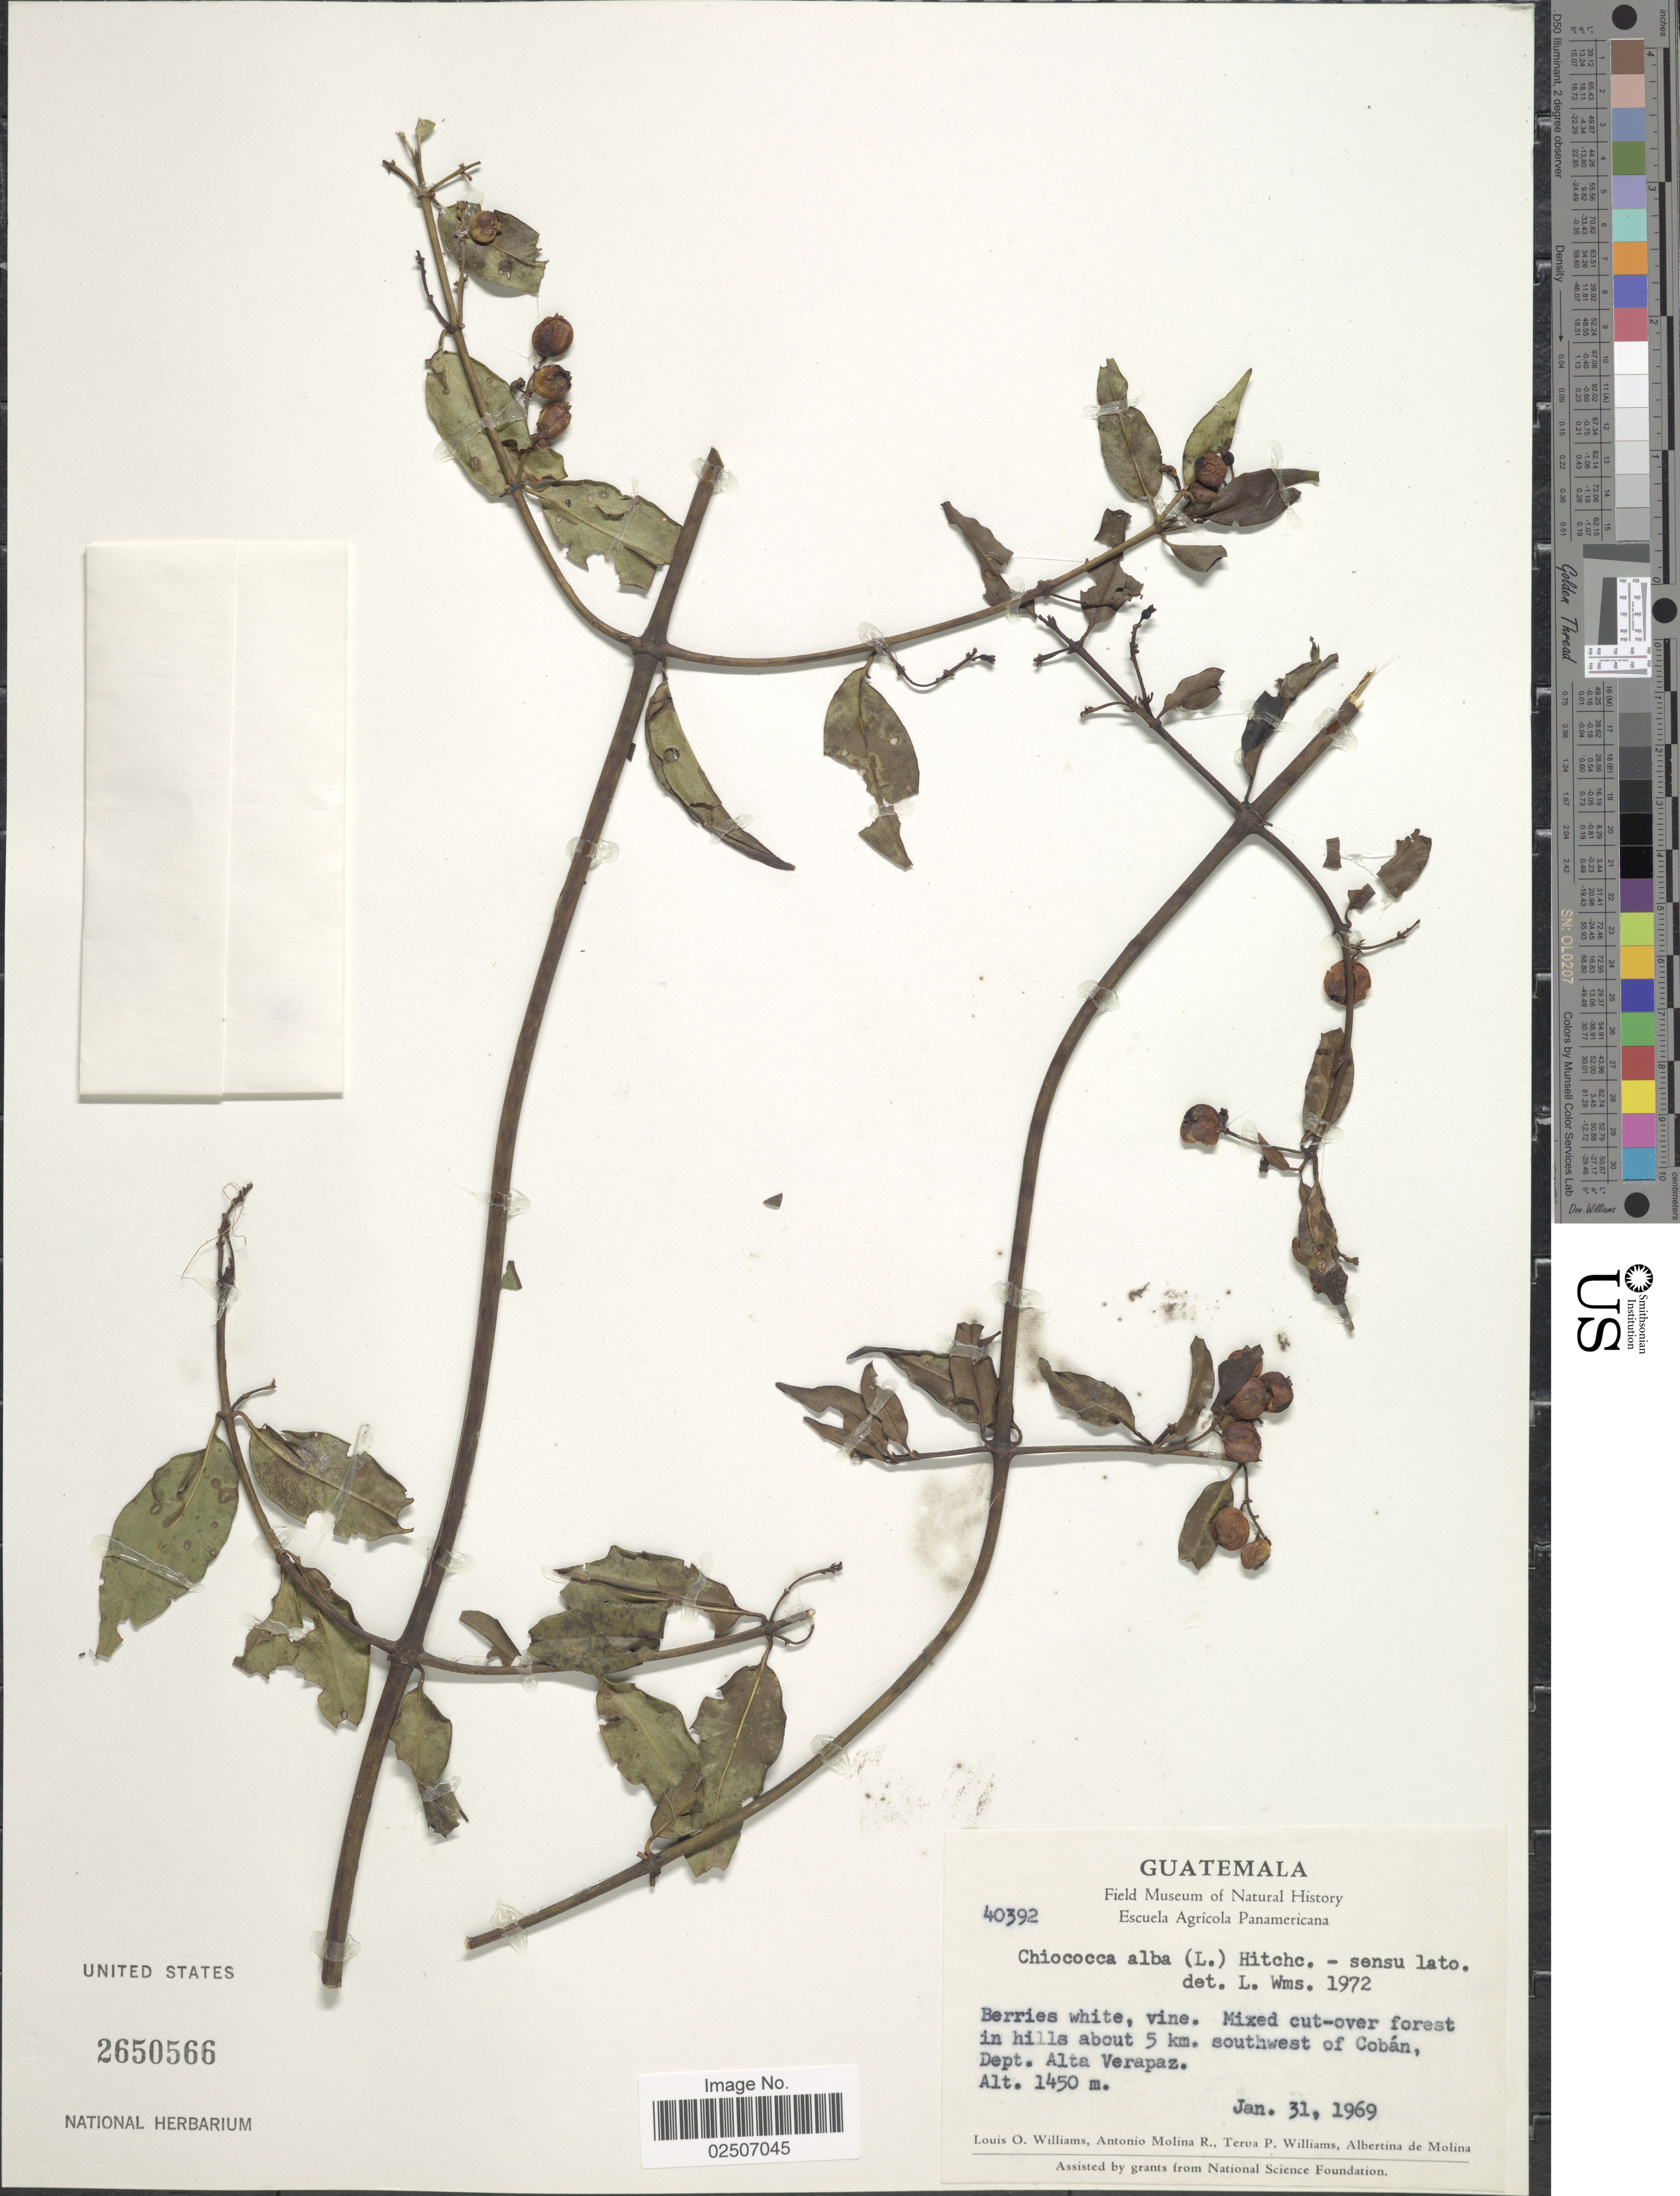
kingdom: Plantae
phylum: Tracheophyta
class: Magnoliopsida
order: Gentianales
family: Rubiaceae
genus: Chiococca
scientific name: Chiococca alba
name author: (L.) Hitchc.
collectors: L. O. Williams, A. Molina R., T. Williams & A. R. Molina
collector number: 40392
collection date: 1969-01-31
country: Guatemala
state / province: Alta Verapaz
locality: Mixed cut-over forest in hills about 5 km. southwest of Coban, Dept. Alta Verapaz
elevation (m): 1450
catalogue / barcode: US 2650566